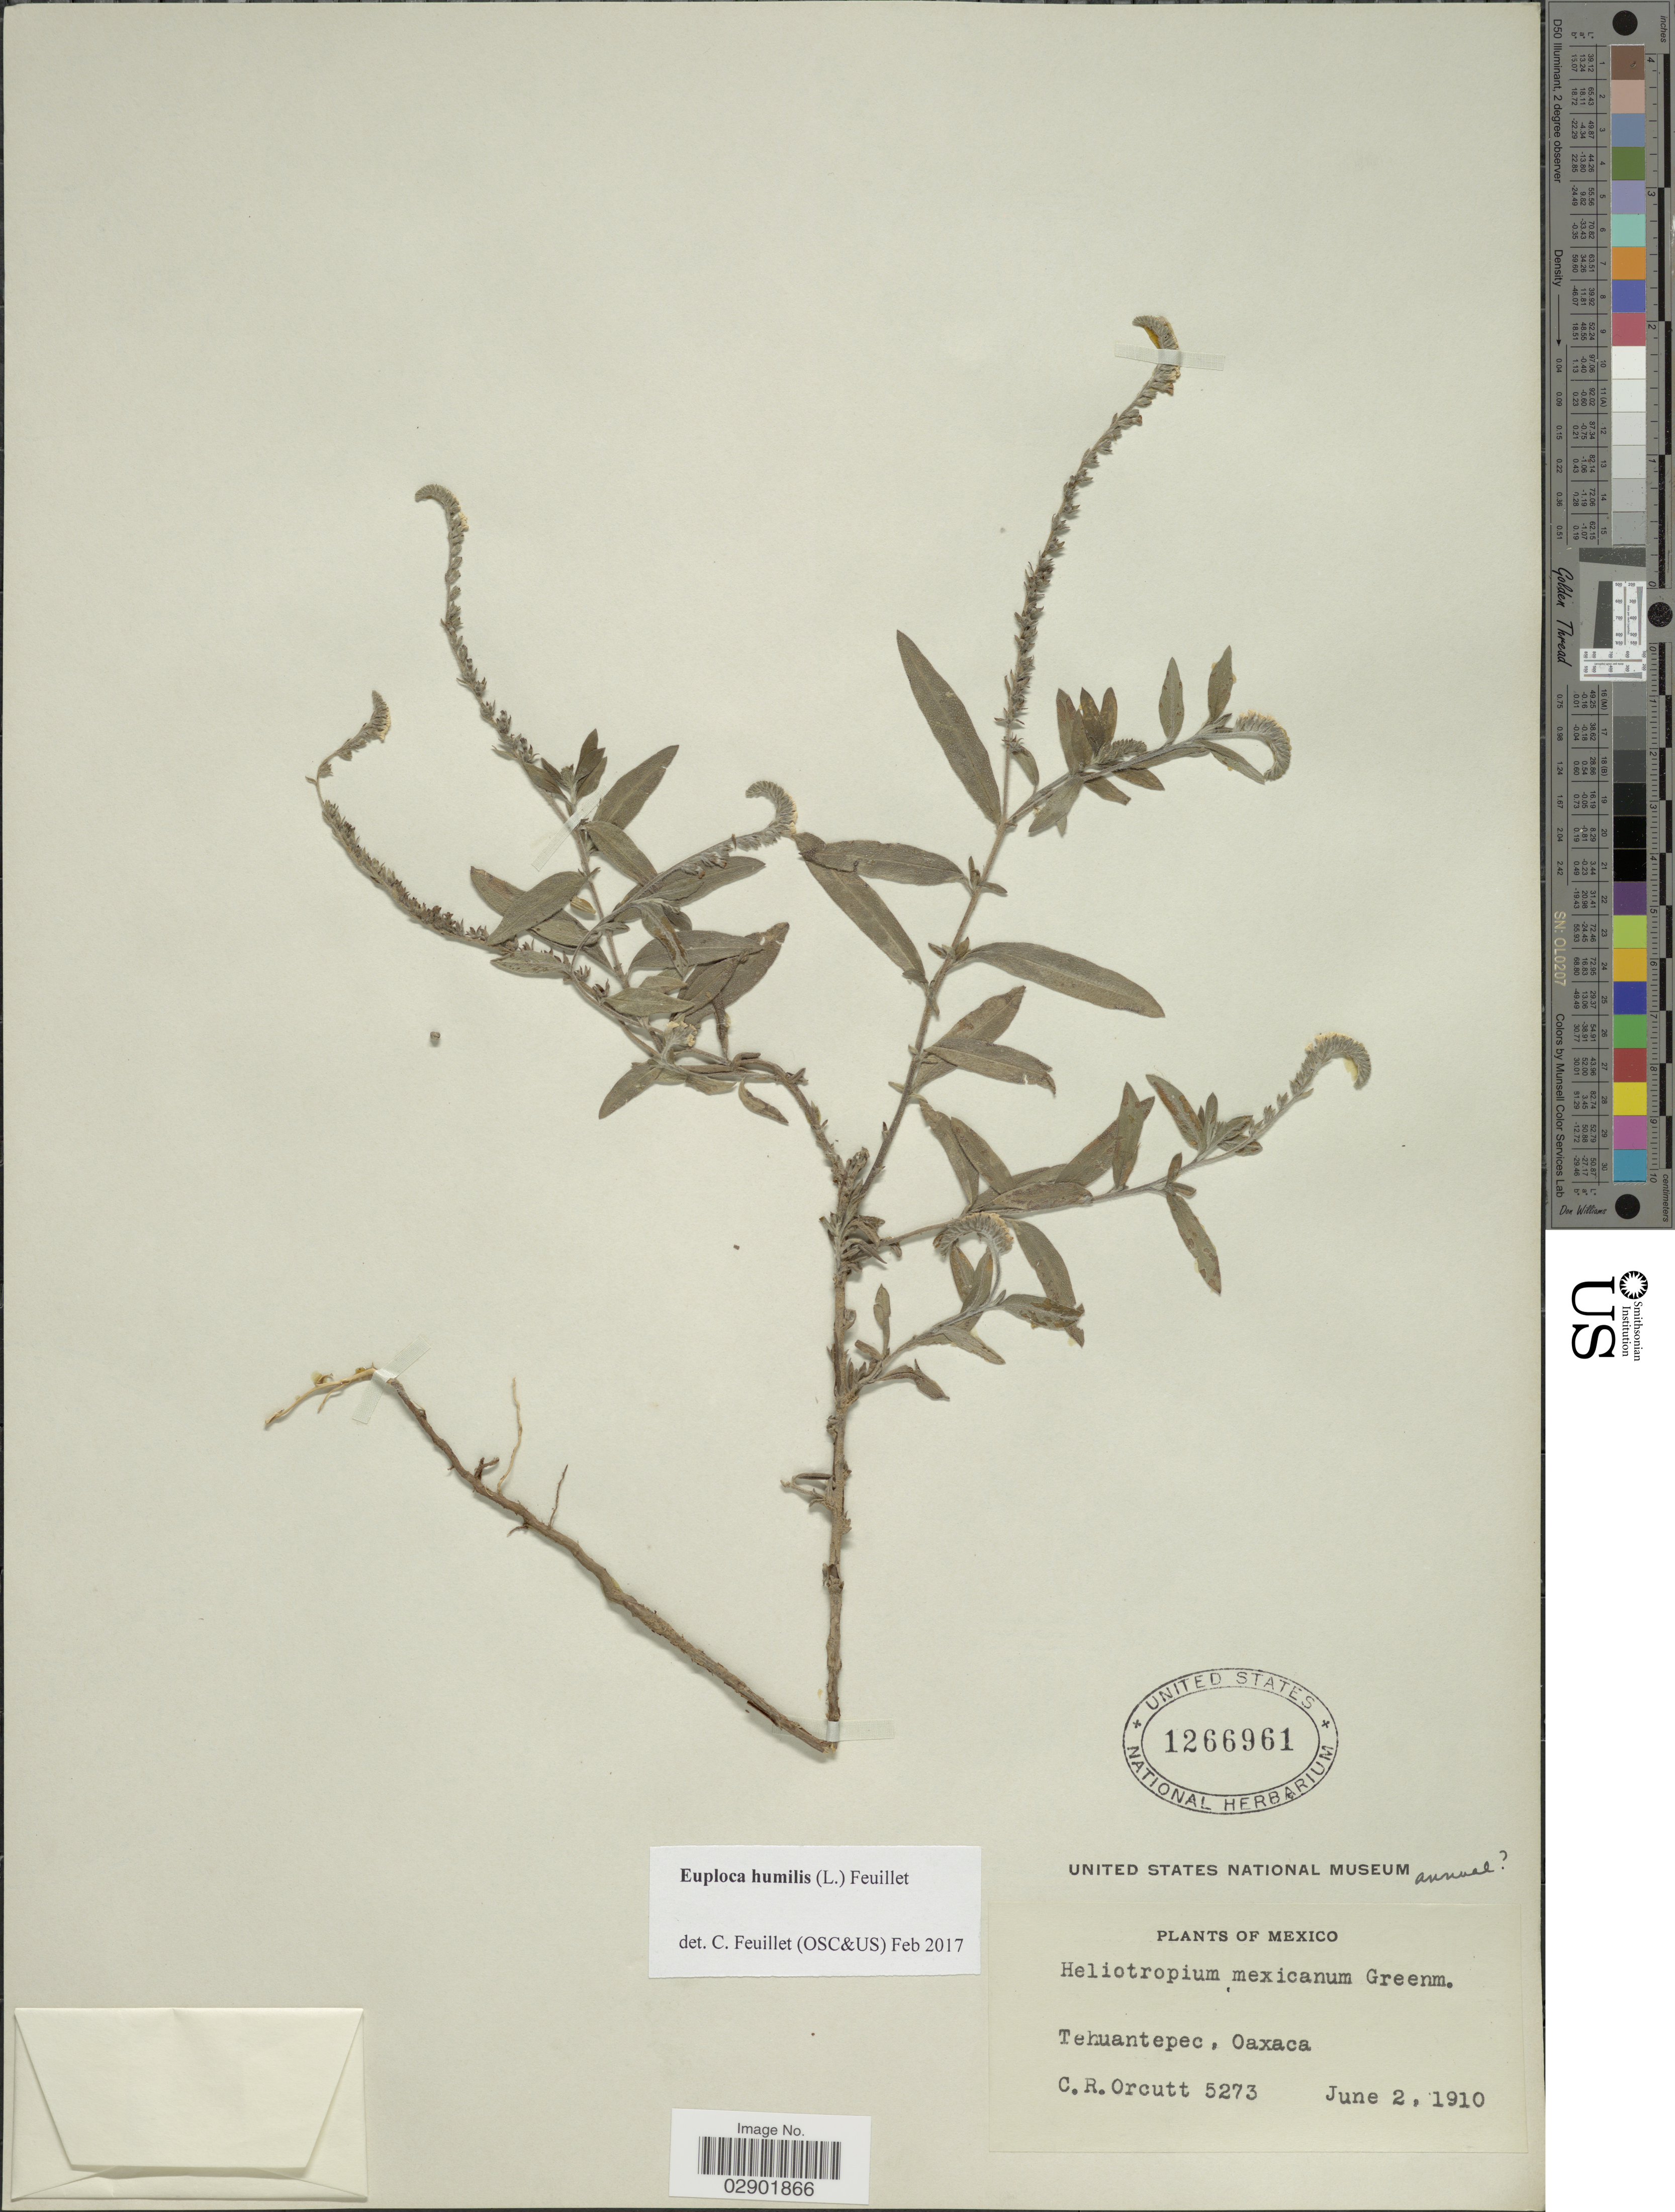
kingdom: Plantae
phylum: Tracheophyta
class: Magnoliopsida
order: Boraginales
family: Heliotropiaceae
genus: Euploca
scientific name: Euploca humilis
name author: (L.) Feuillet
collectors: C. R. Orcutt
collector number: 5273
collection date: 1910-06-02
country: Mexico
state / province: Oaxaca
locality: Tehuantepec.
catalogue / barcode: US 1266961